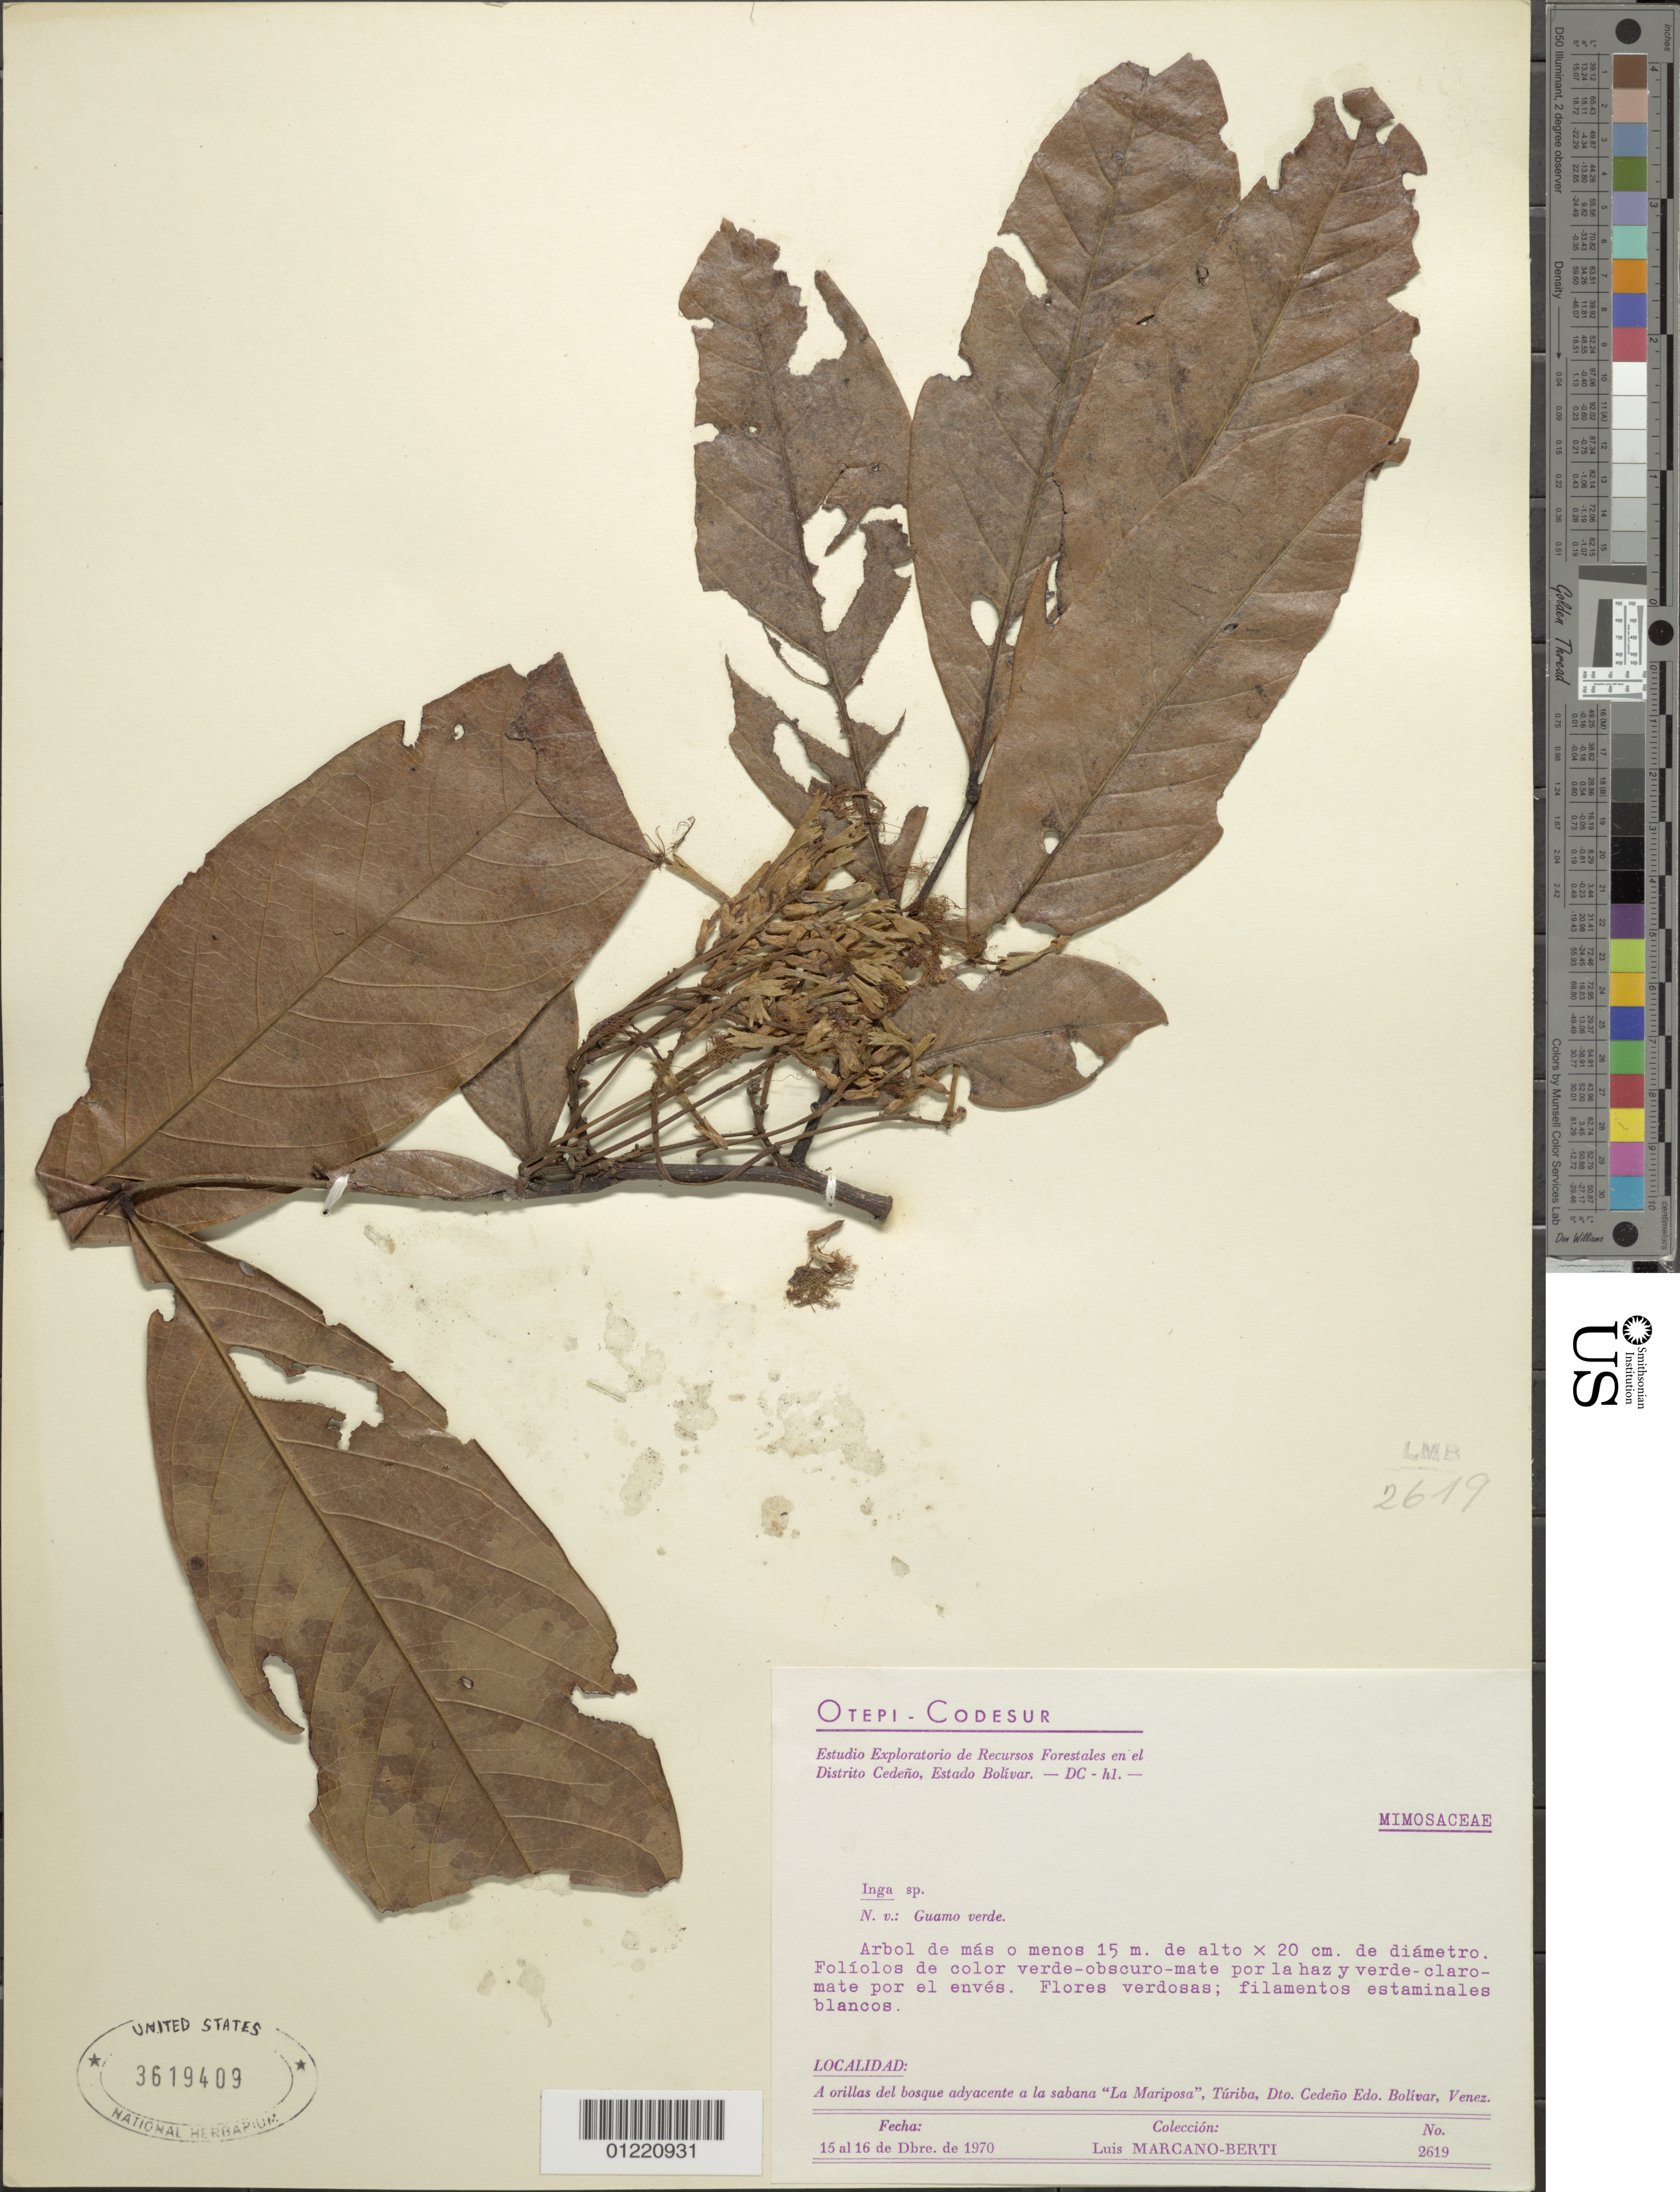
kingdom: Plantae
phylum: Tracheophyta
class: Magnoliopsida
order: Fabales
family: Fabaceae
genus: Inga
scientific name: Inga sp.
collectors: L. Marcano-Berti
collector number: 2619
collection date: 1970-12-15/1970-12-16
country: Venezuela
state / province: Bolívar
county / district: Cedeño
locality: Sabana "La Mariposa", Túriba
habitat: a orillas del bosque adyacente a la sabana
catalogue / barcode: US 3619409